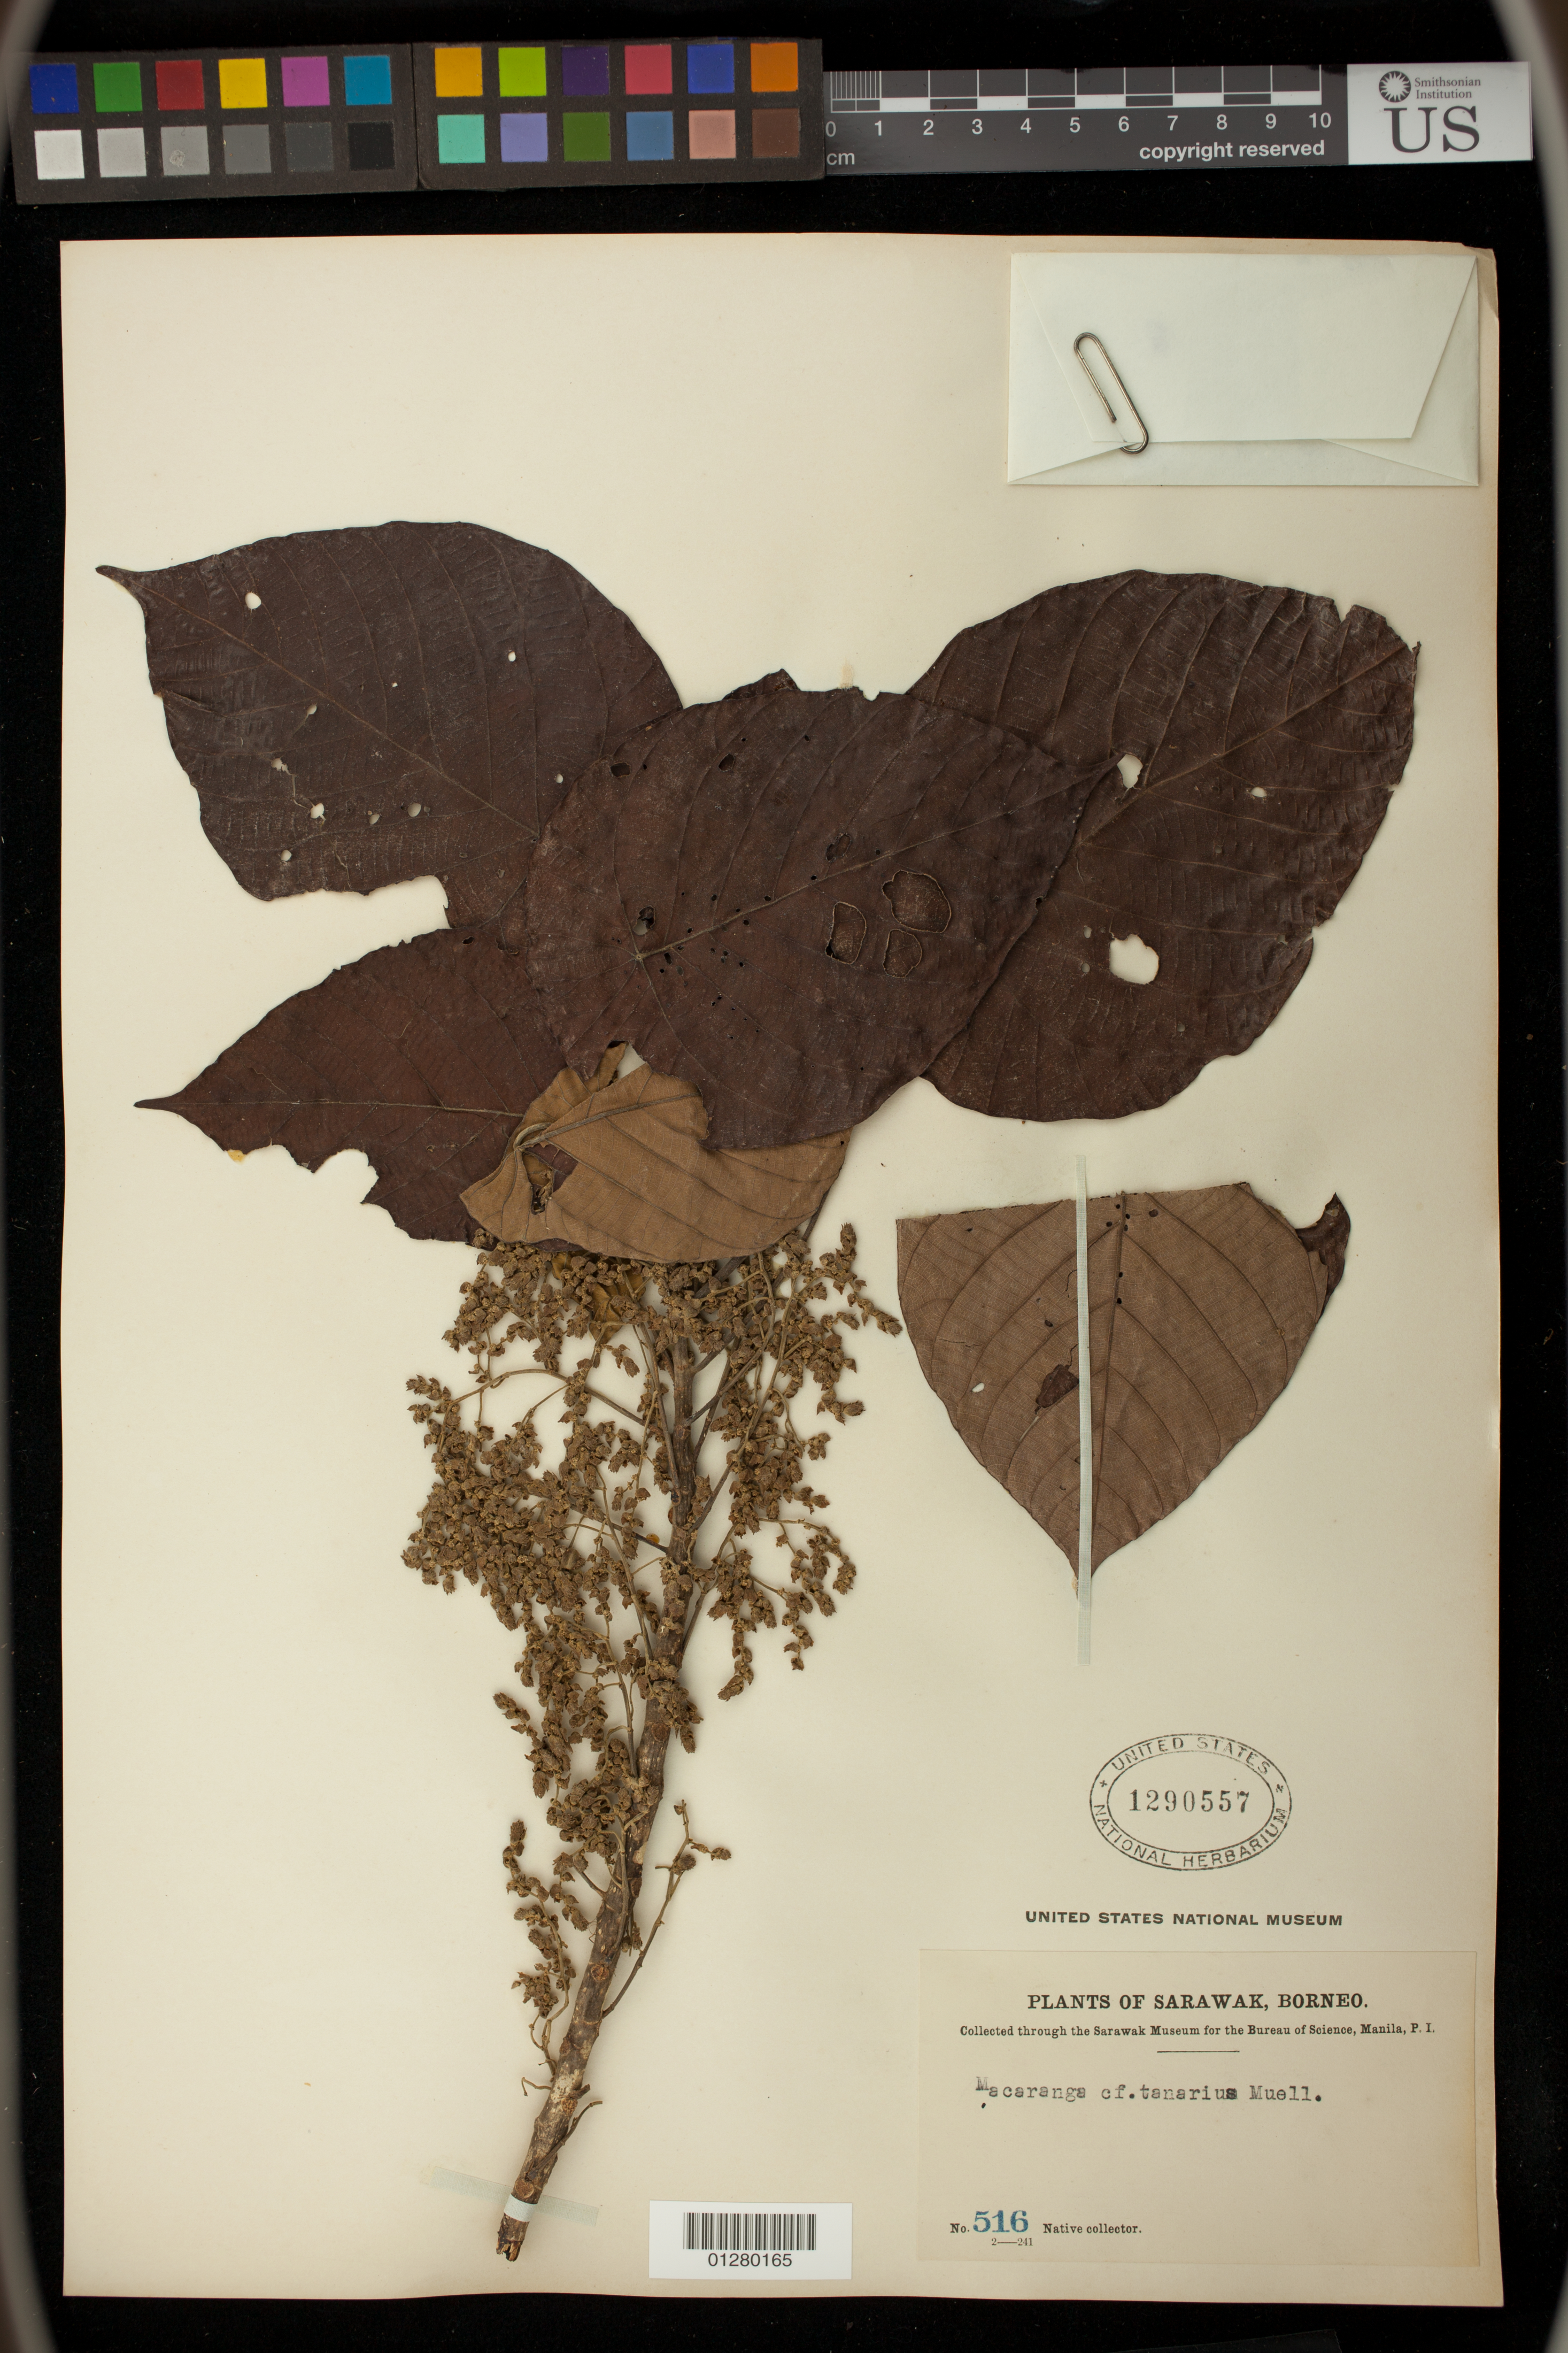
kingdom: Plantae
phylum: Tracheophyta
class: Magnoliopsida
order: Malpighiales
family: Euphorbiaceae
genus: Macaranga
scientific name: Macaranga tanarius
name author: (L.) Müll. Arg.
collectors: Native collector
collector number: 516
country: Malaysia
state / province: Sarawak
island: Borneo Island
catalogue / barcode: US 1290557